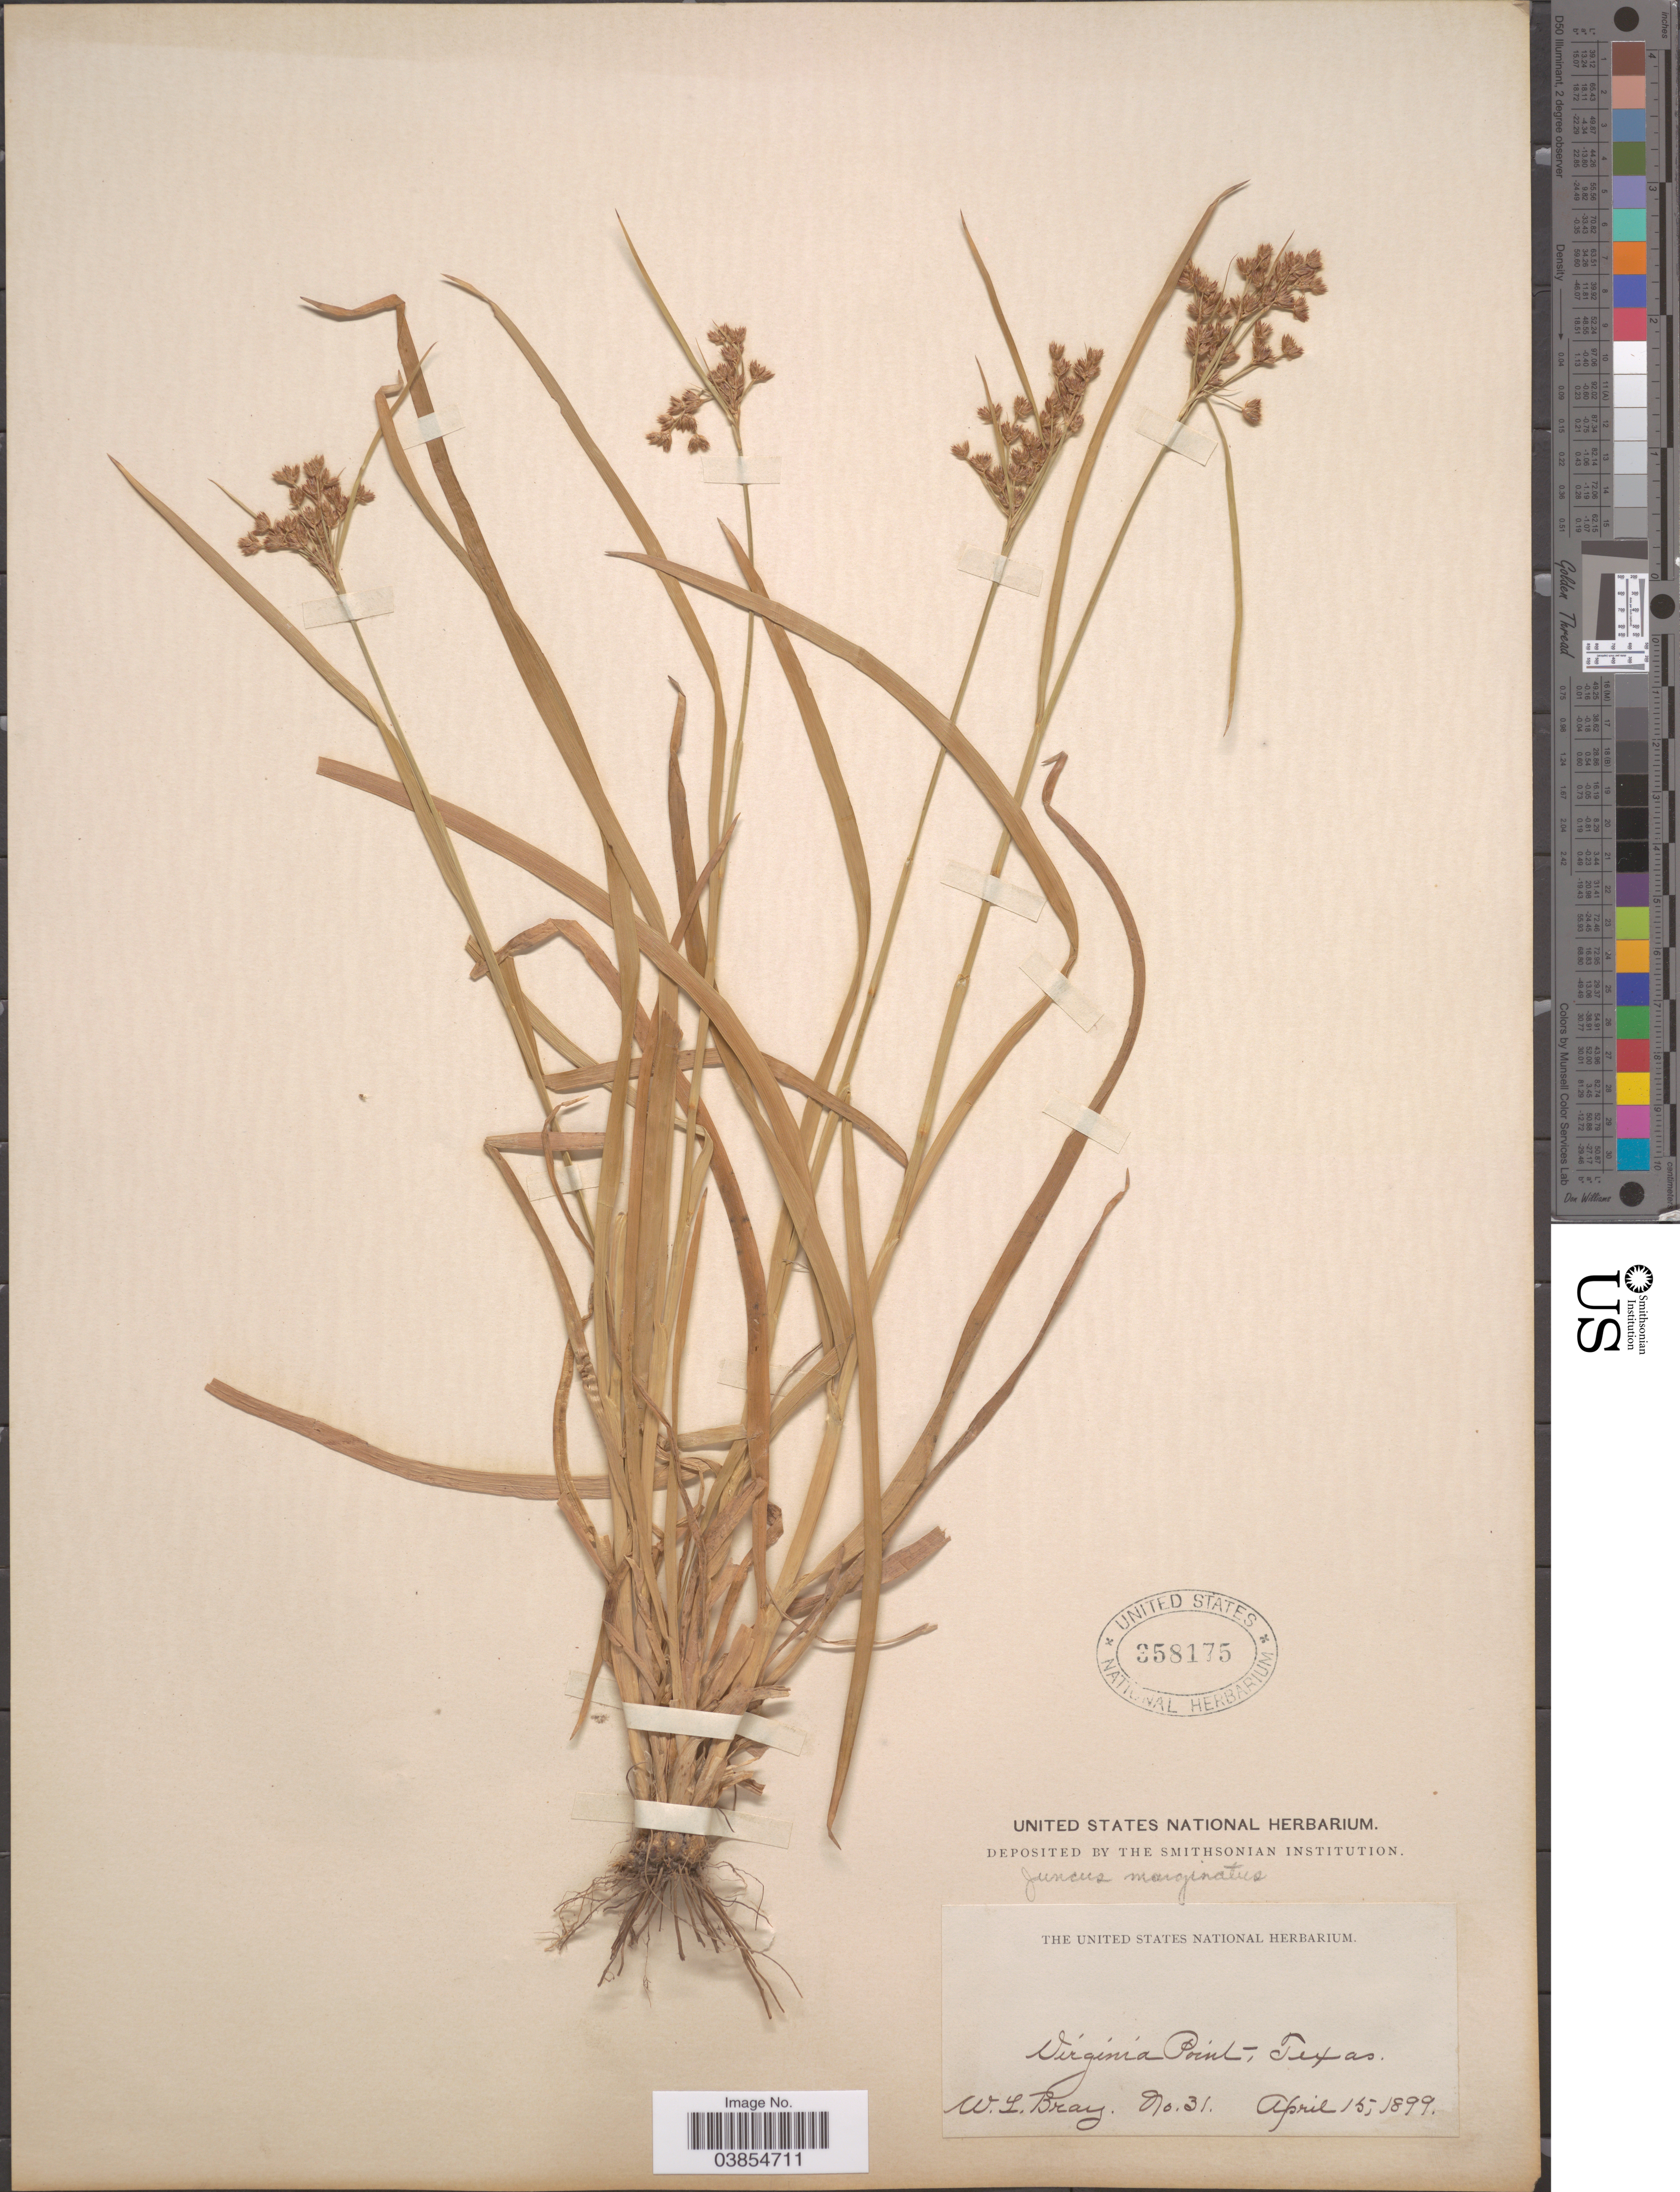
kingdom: Plantae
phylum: Tracheophyta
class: Liliopsida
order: Poales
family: Juncaceae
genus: Juncus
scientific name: Juncus marginatus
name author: Rostk.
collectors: W. L. Bray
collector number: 31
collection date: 1899-04-15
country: United States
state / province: Texas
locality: Virginia Point.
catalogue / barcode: US 358175